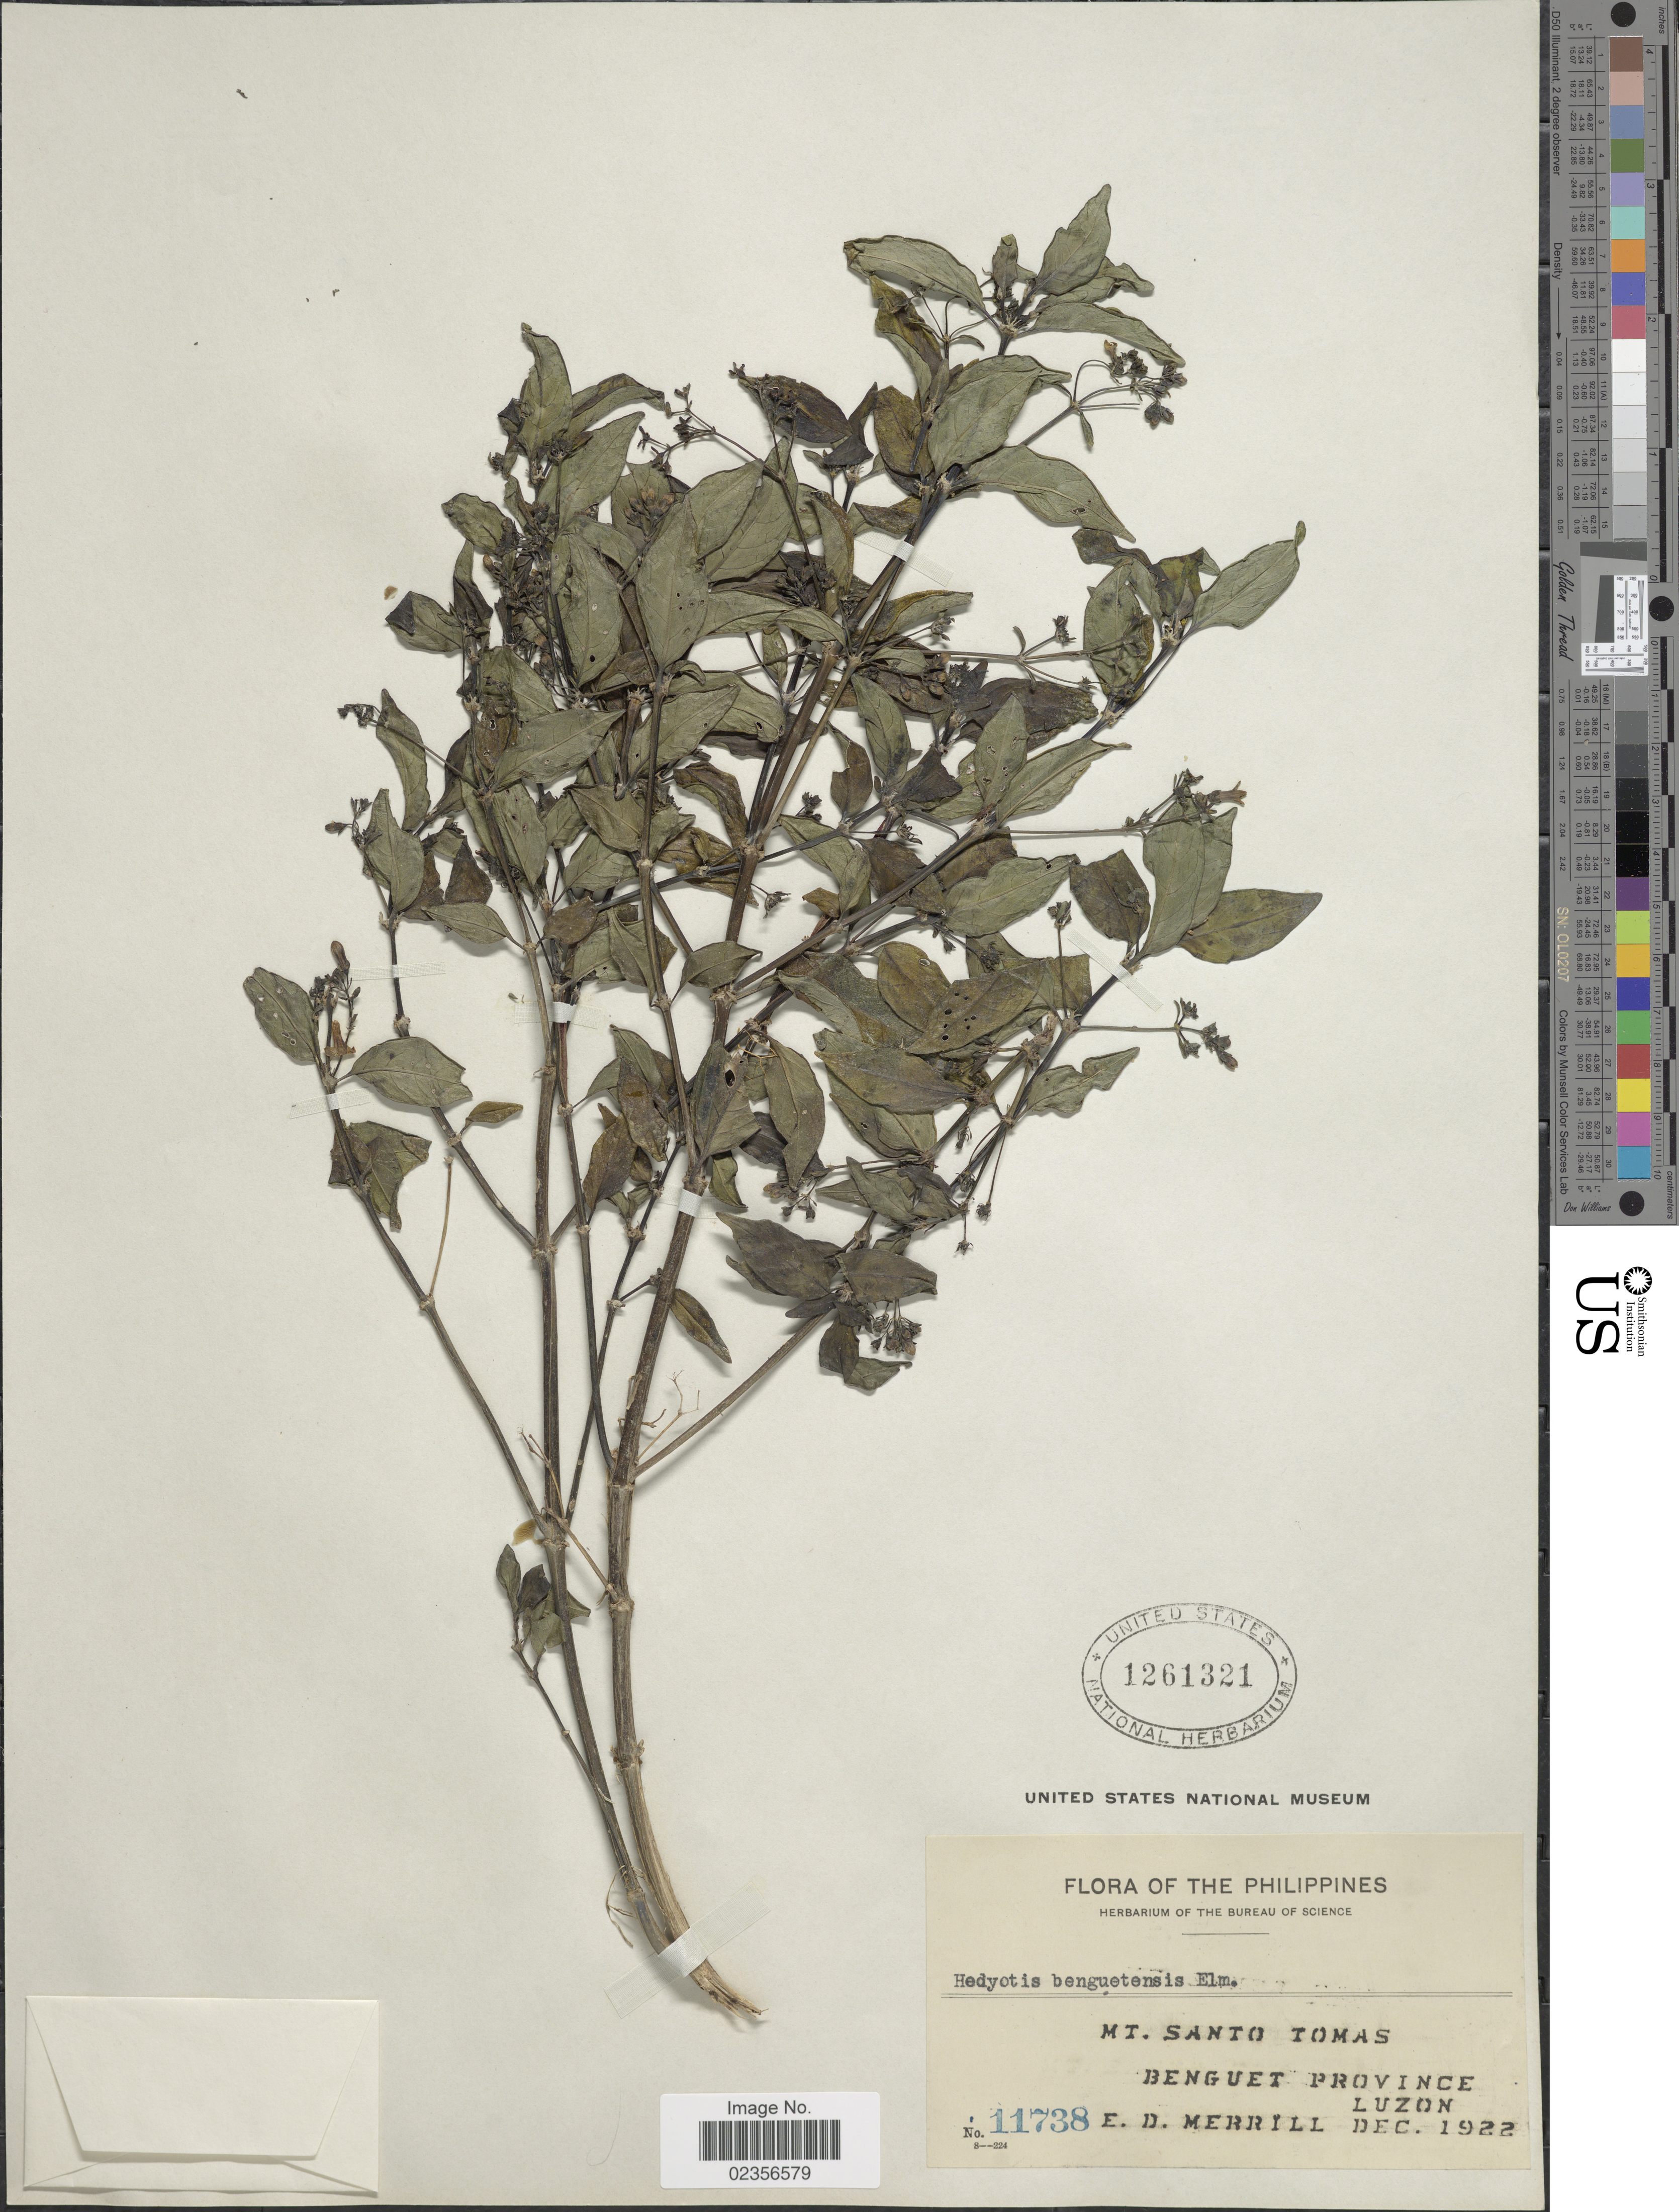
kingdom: Plantae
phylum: Tracheophyta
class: Magnoliopsida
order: Gentianales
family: Rubiaceae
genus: Hedyotis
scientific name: Hedyotis benguetensis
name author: Elmer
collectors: E. D. Merrill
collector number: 11738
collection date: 1922-12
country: Philippines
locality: Mt. Santo Tomas. Benguet Province Luzon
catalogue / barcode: US 1261321